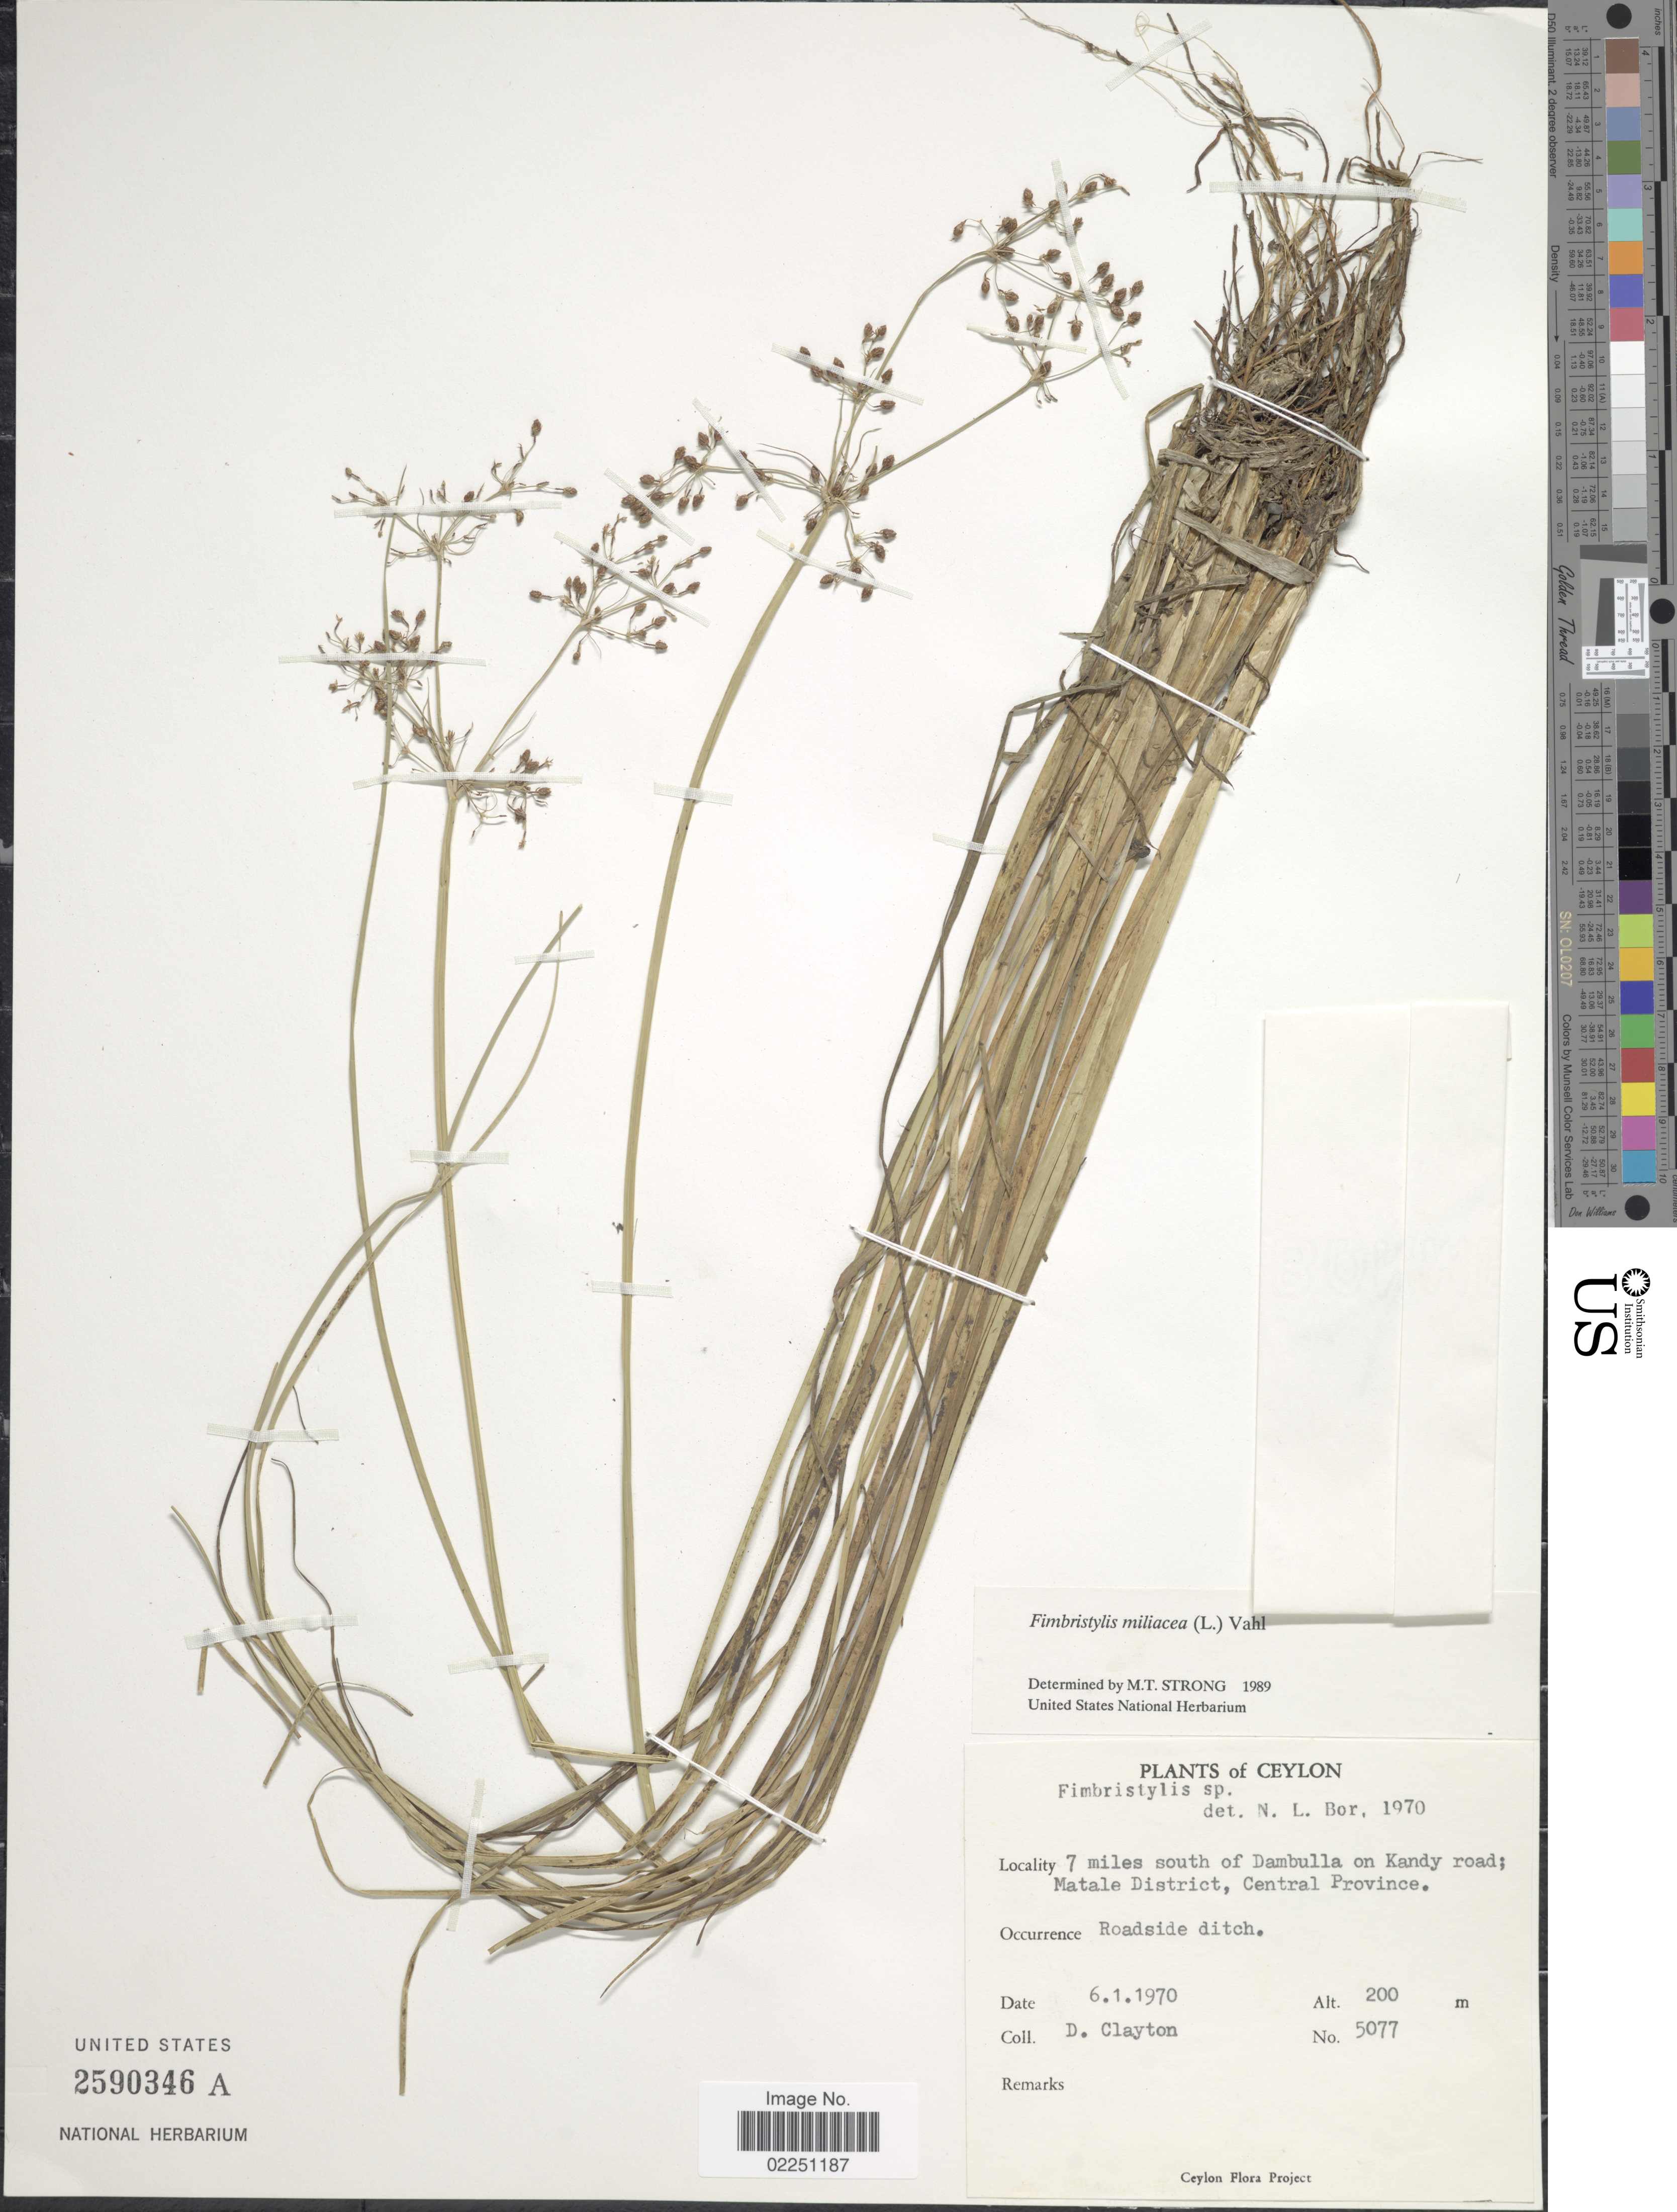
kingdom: Plantae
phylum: Tracheophyta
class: Liliopsida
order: Poales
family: Cyperaceae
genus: Fimbristylis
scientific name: Fimbristylis littoralis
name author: Gaudich.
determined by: Strong, M. T., (US), Smithsonian Institution - National Museum of Natural History (UNITED STATES)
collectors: D. Clayton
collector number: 5077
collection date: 1970-01-06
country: Sri Lanka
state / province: Central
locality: Ceylon. 7 miles north of Dambulla on Kandy road; Matale District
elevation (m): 200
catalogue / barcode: US 2590346A